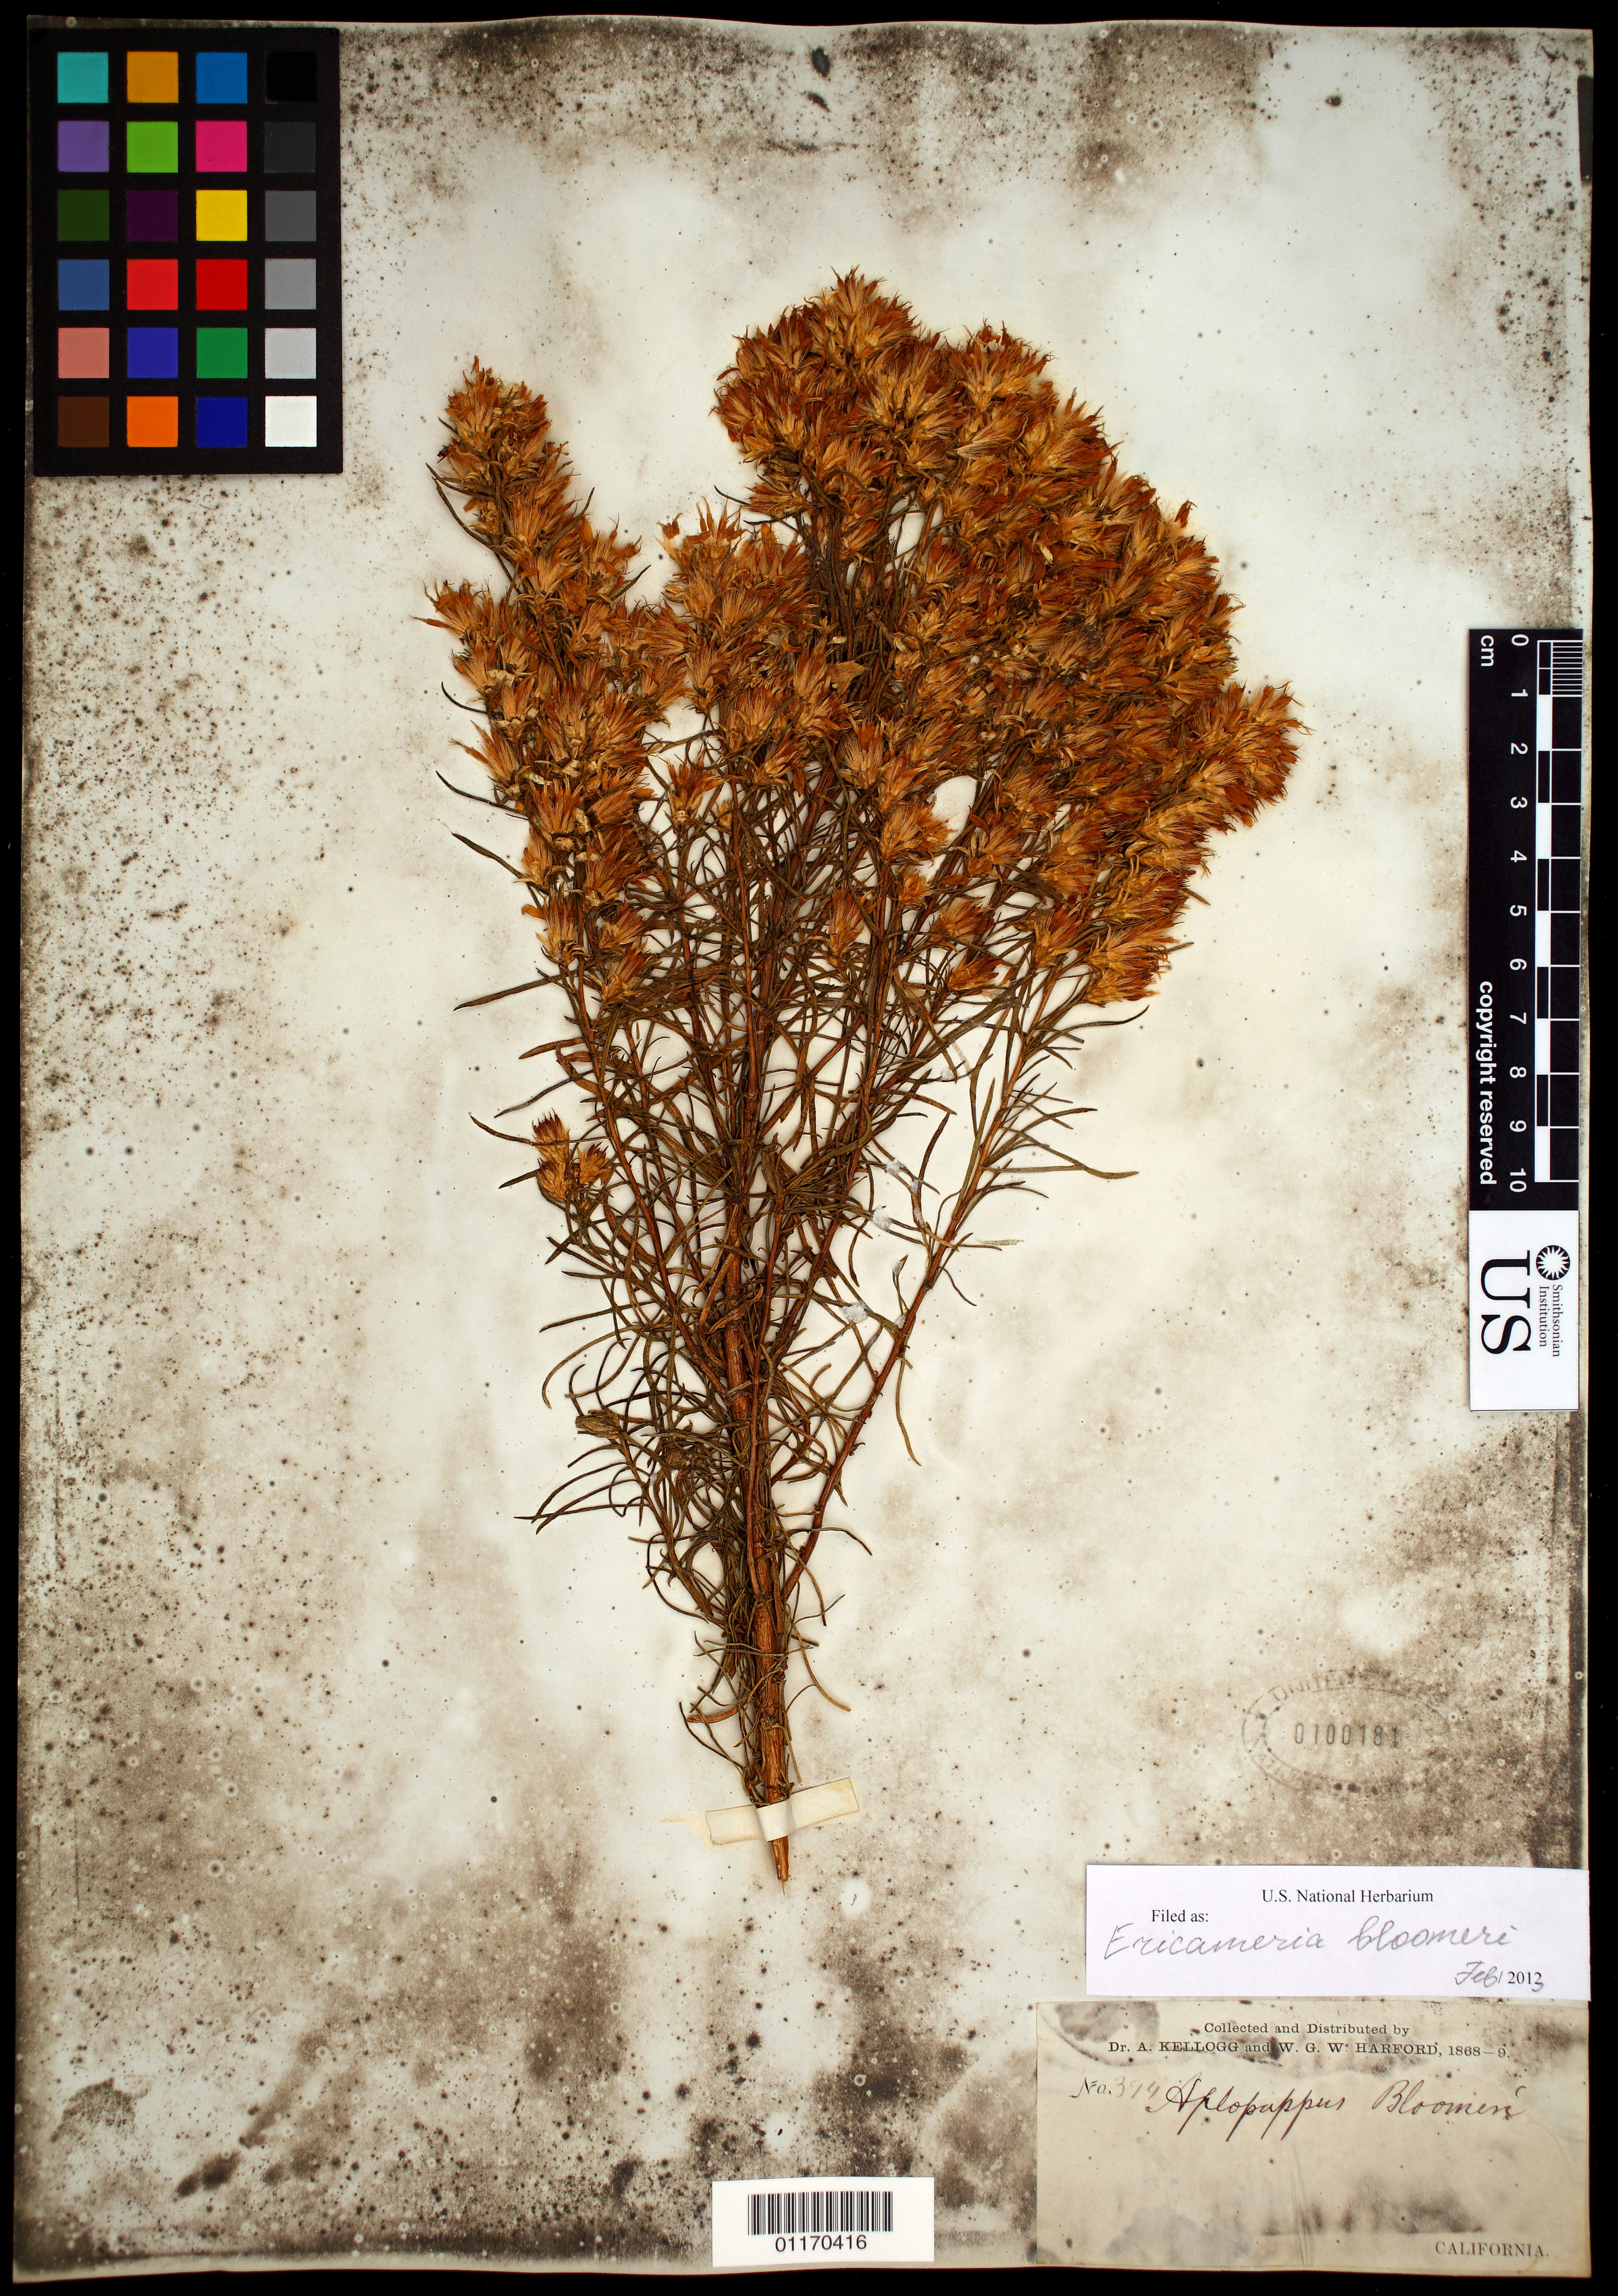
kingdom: Plantae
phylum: Tracheophyta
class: Magnoliopsida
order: Asterales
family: Asteraceae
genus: Ericameria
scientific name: Ericameria bloomeri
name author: (A. Gray) J.F. Macbr.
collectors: A. Kellogg & W. G. W. Harford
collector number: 394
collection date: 1868/1869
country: United States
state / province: California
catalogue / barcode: US 100181